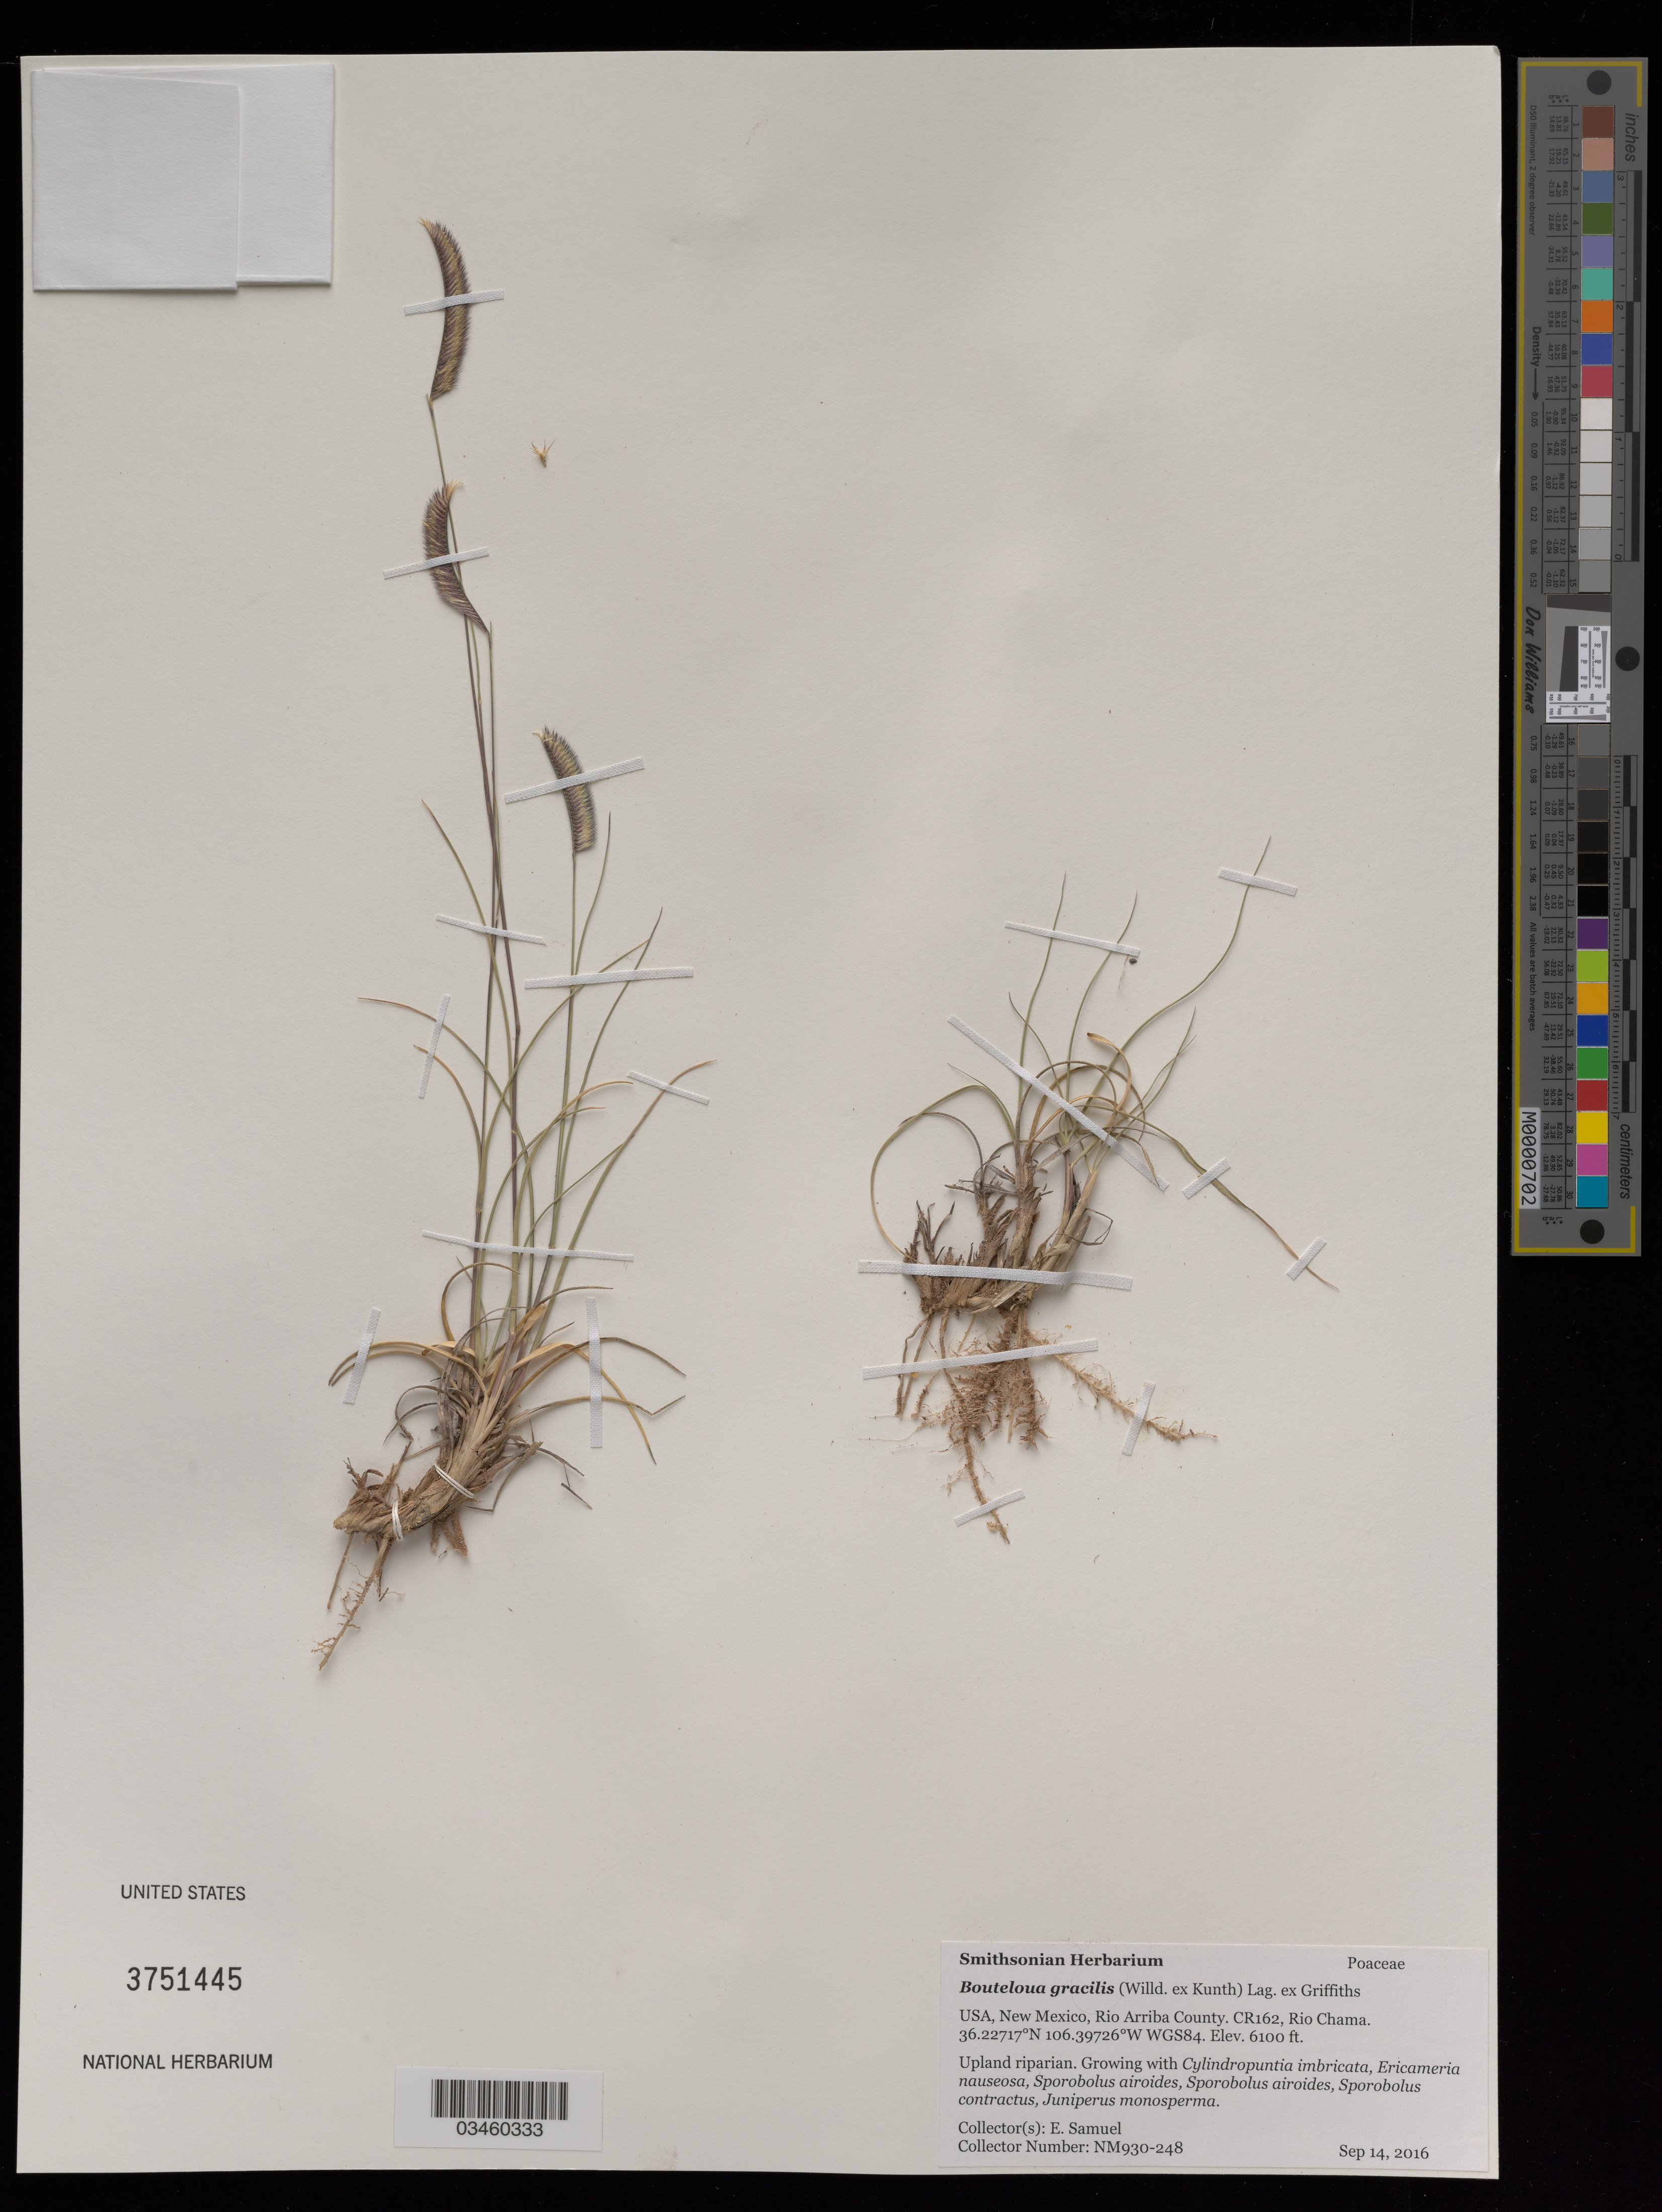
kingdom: Plantae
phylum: Tracheophyta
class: Liliopsida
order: Poales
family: Poaceae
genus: Bouteloua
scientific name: Bouteloua gracilis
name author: (Kunth) Lag. ex Griffiths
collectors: E. Samuel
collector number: NM930-248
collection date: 2016-09-14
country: United States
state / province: New Mexico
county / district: Rio Arriba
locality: Rio Chama, County Road 162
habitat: Upland riparian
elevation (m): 1859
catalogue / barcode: US 3751445